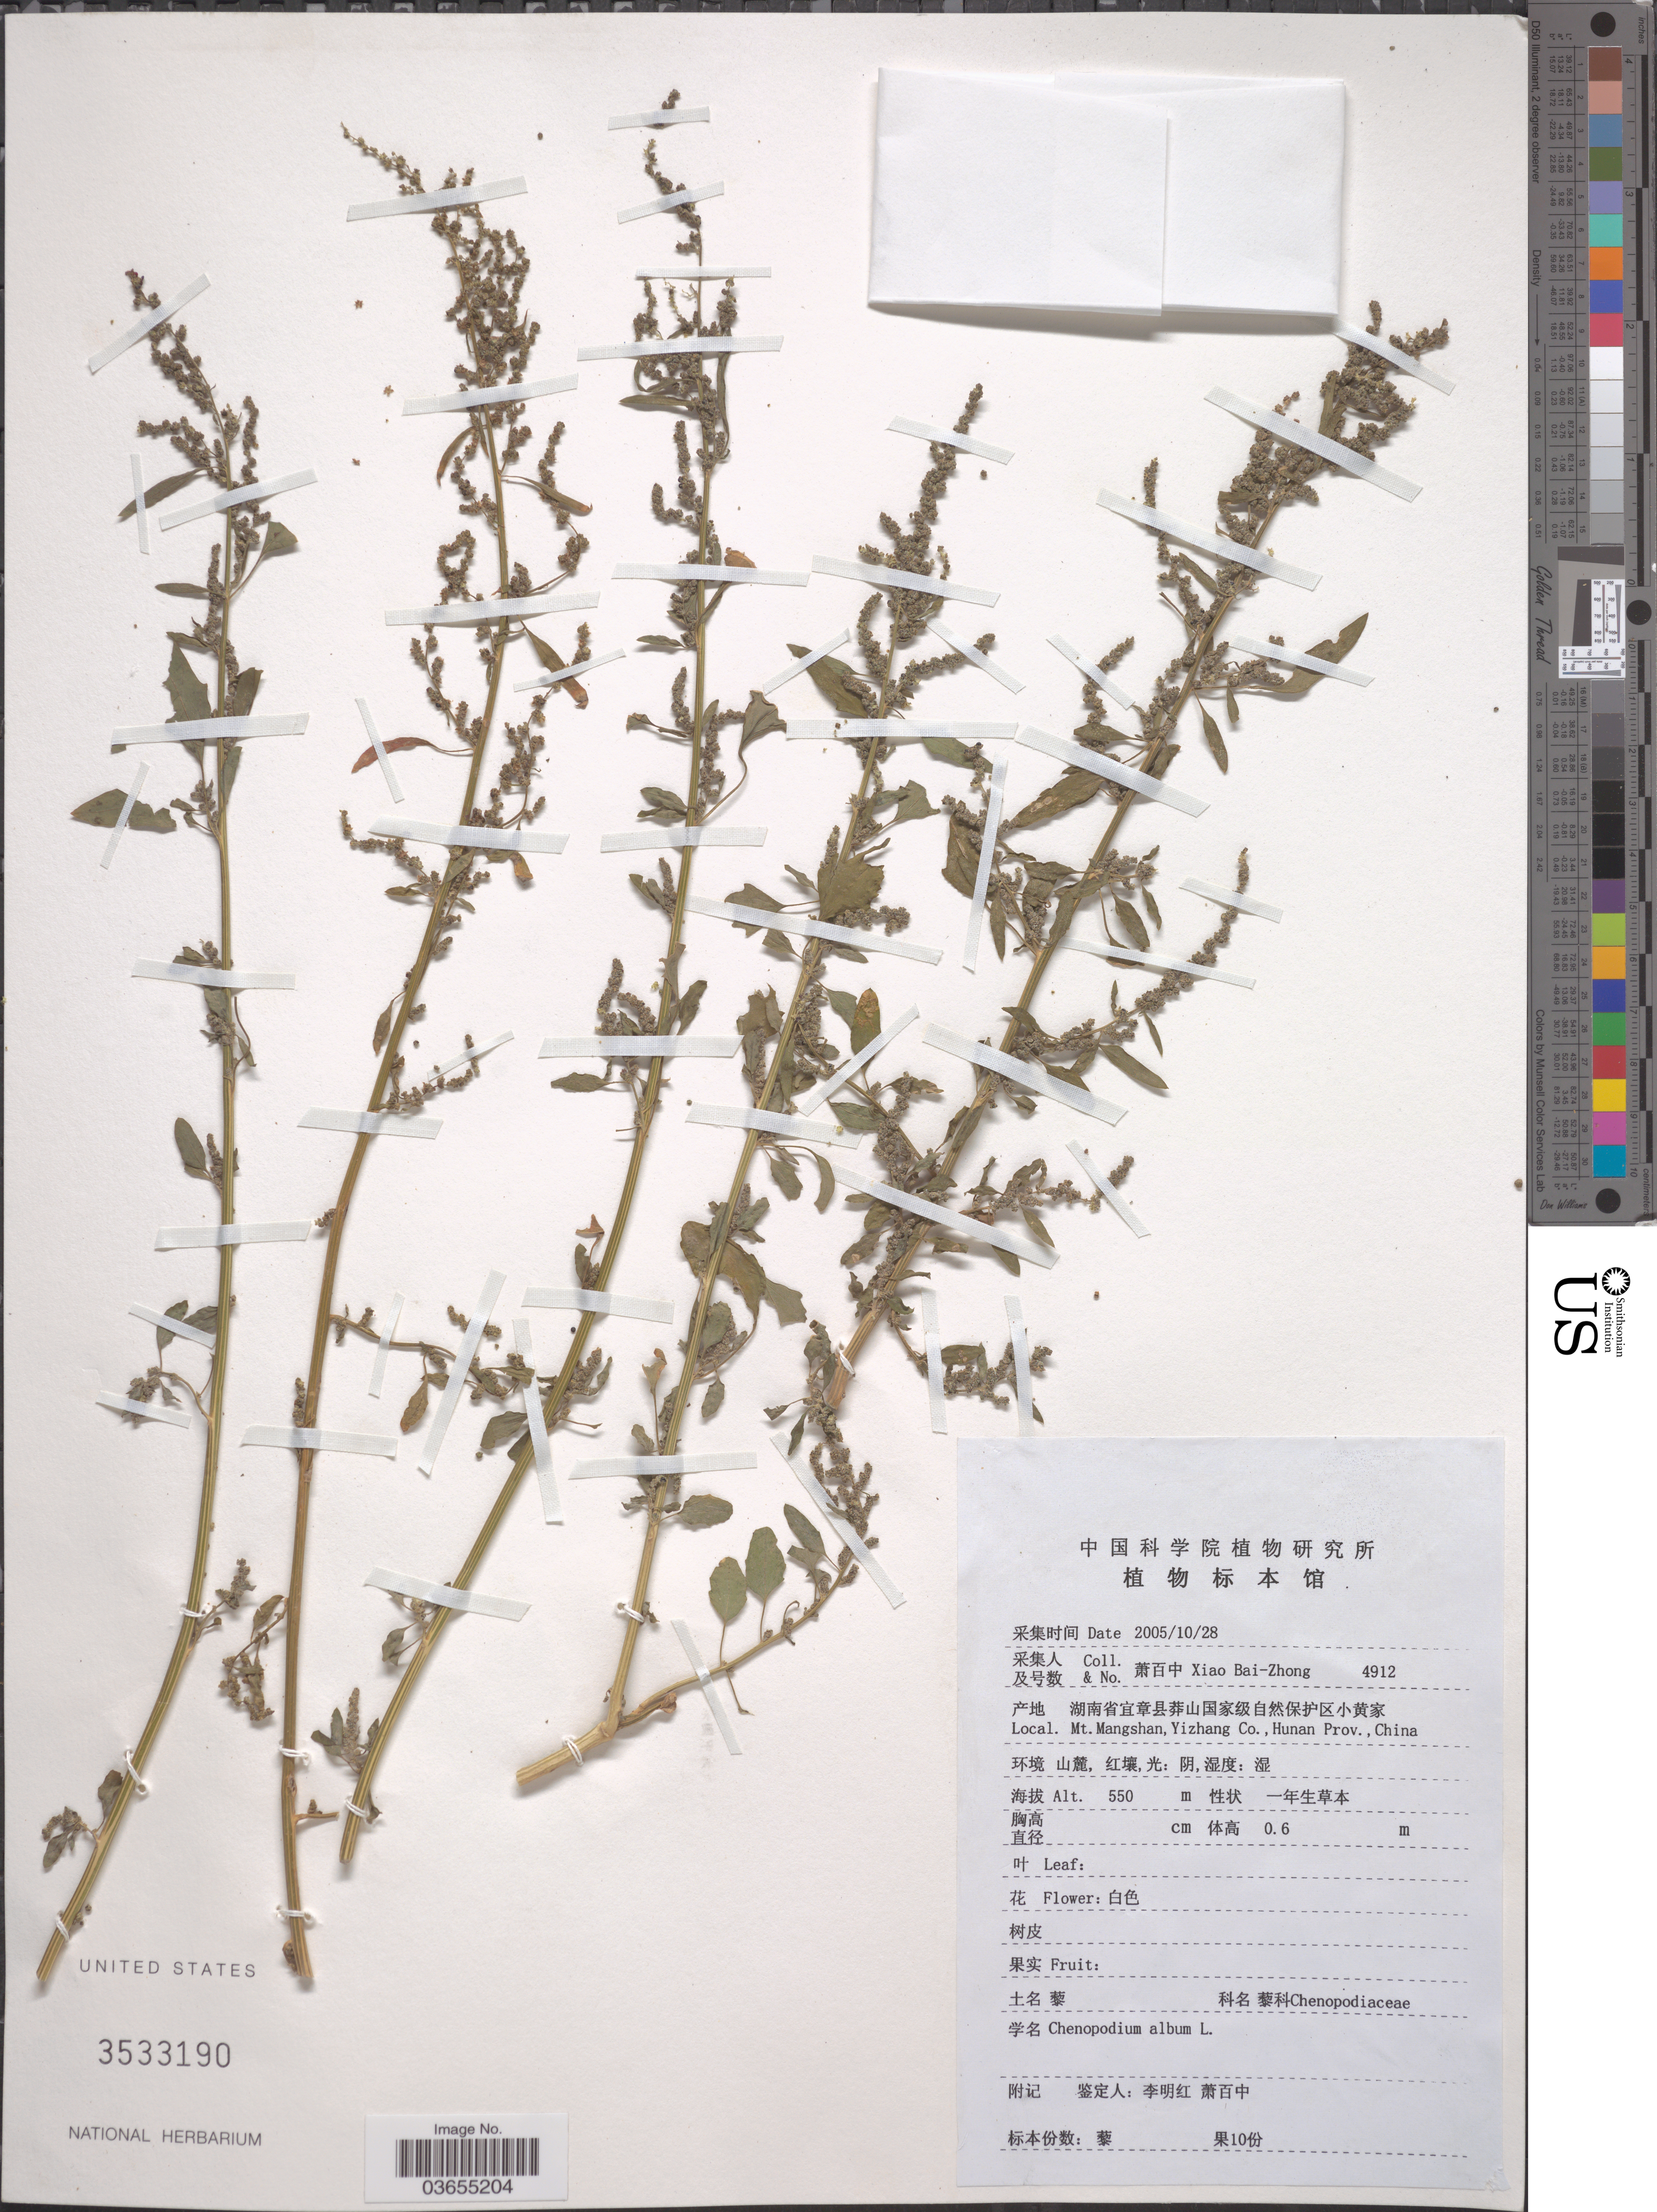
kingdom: Plantae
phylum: Tracheophyta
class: Magnoliopsida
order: Caryophyllales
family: Amaranthaceae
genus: Chenopodium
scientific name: Chenopodium album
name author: L.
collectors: B. Z. Xiao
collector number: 4912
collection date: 2005-10-28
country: China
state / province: Hunan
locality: Mt. Mangshan, Yizhang Co.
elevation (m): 550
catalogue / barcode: US 3533190